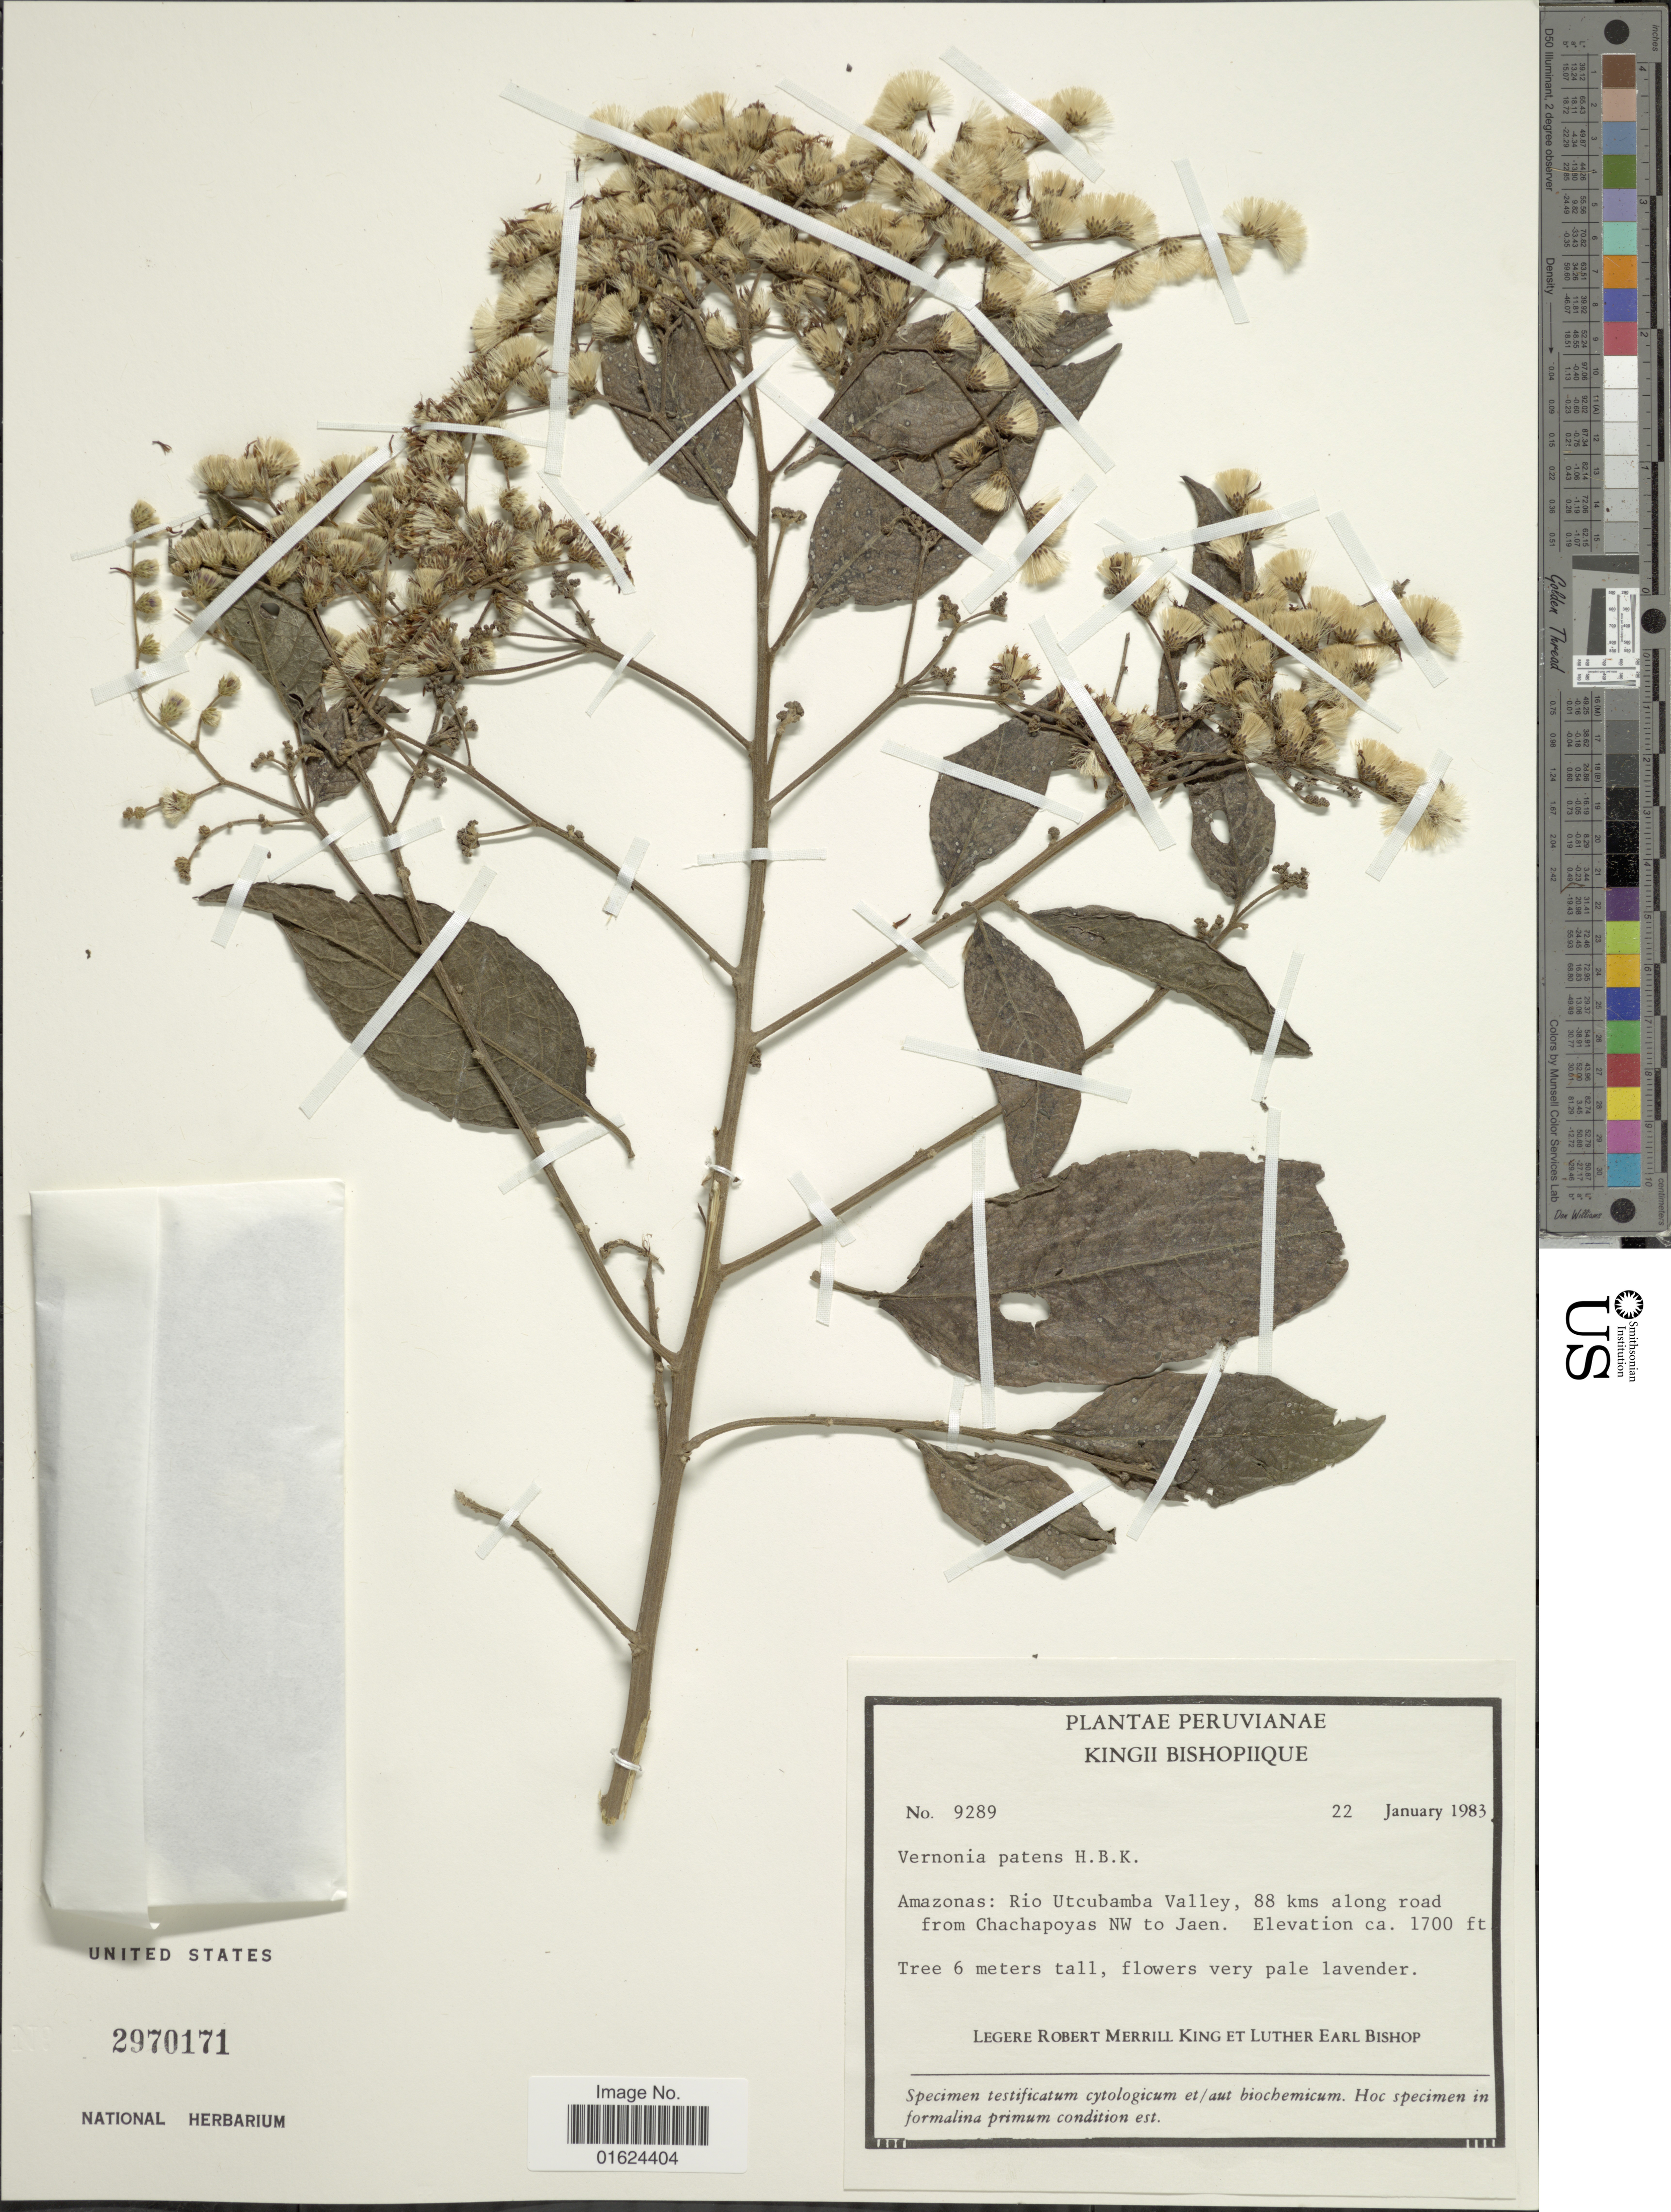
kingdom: Plantae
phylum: Tracheophyta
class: Magnoliopsida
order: Asterales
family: Asteraceae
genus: Vernonanthura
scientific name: Vernonanthura patens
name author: (Kunth) H. Rob.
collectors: R. M. King & L. E. Bishop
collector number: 9289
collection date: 1983-01-22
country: Peru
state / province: Amazonas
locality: Rio Utcubamba Valley, 88 kms along road from Chachapoyas NW to Jaen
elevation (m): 518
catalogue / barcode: US 2970171